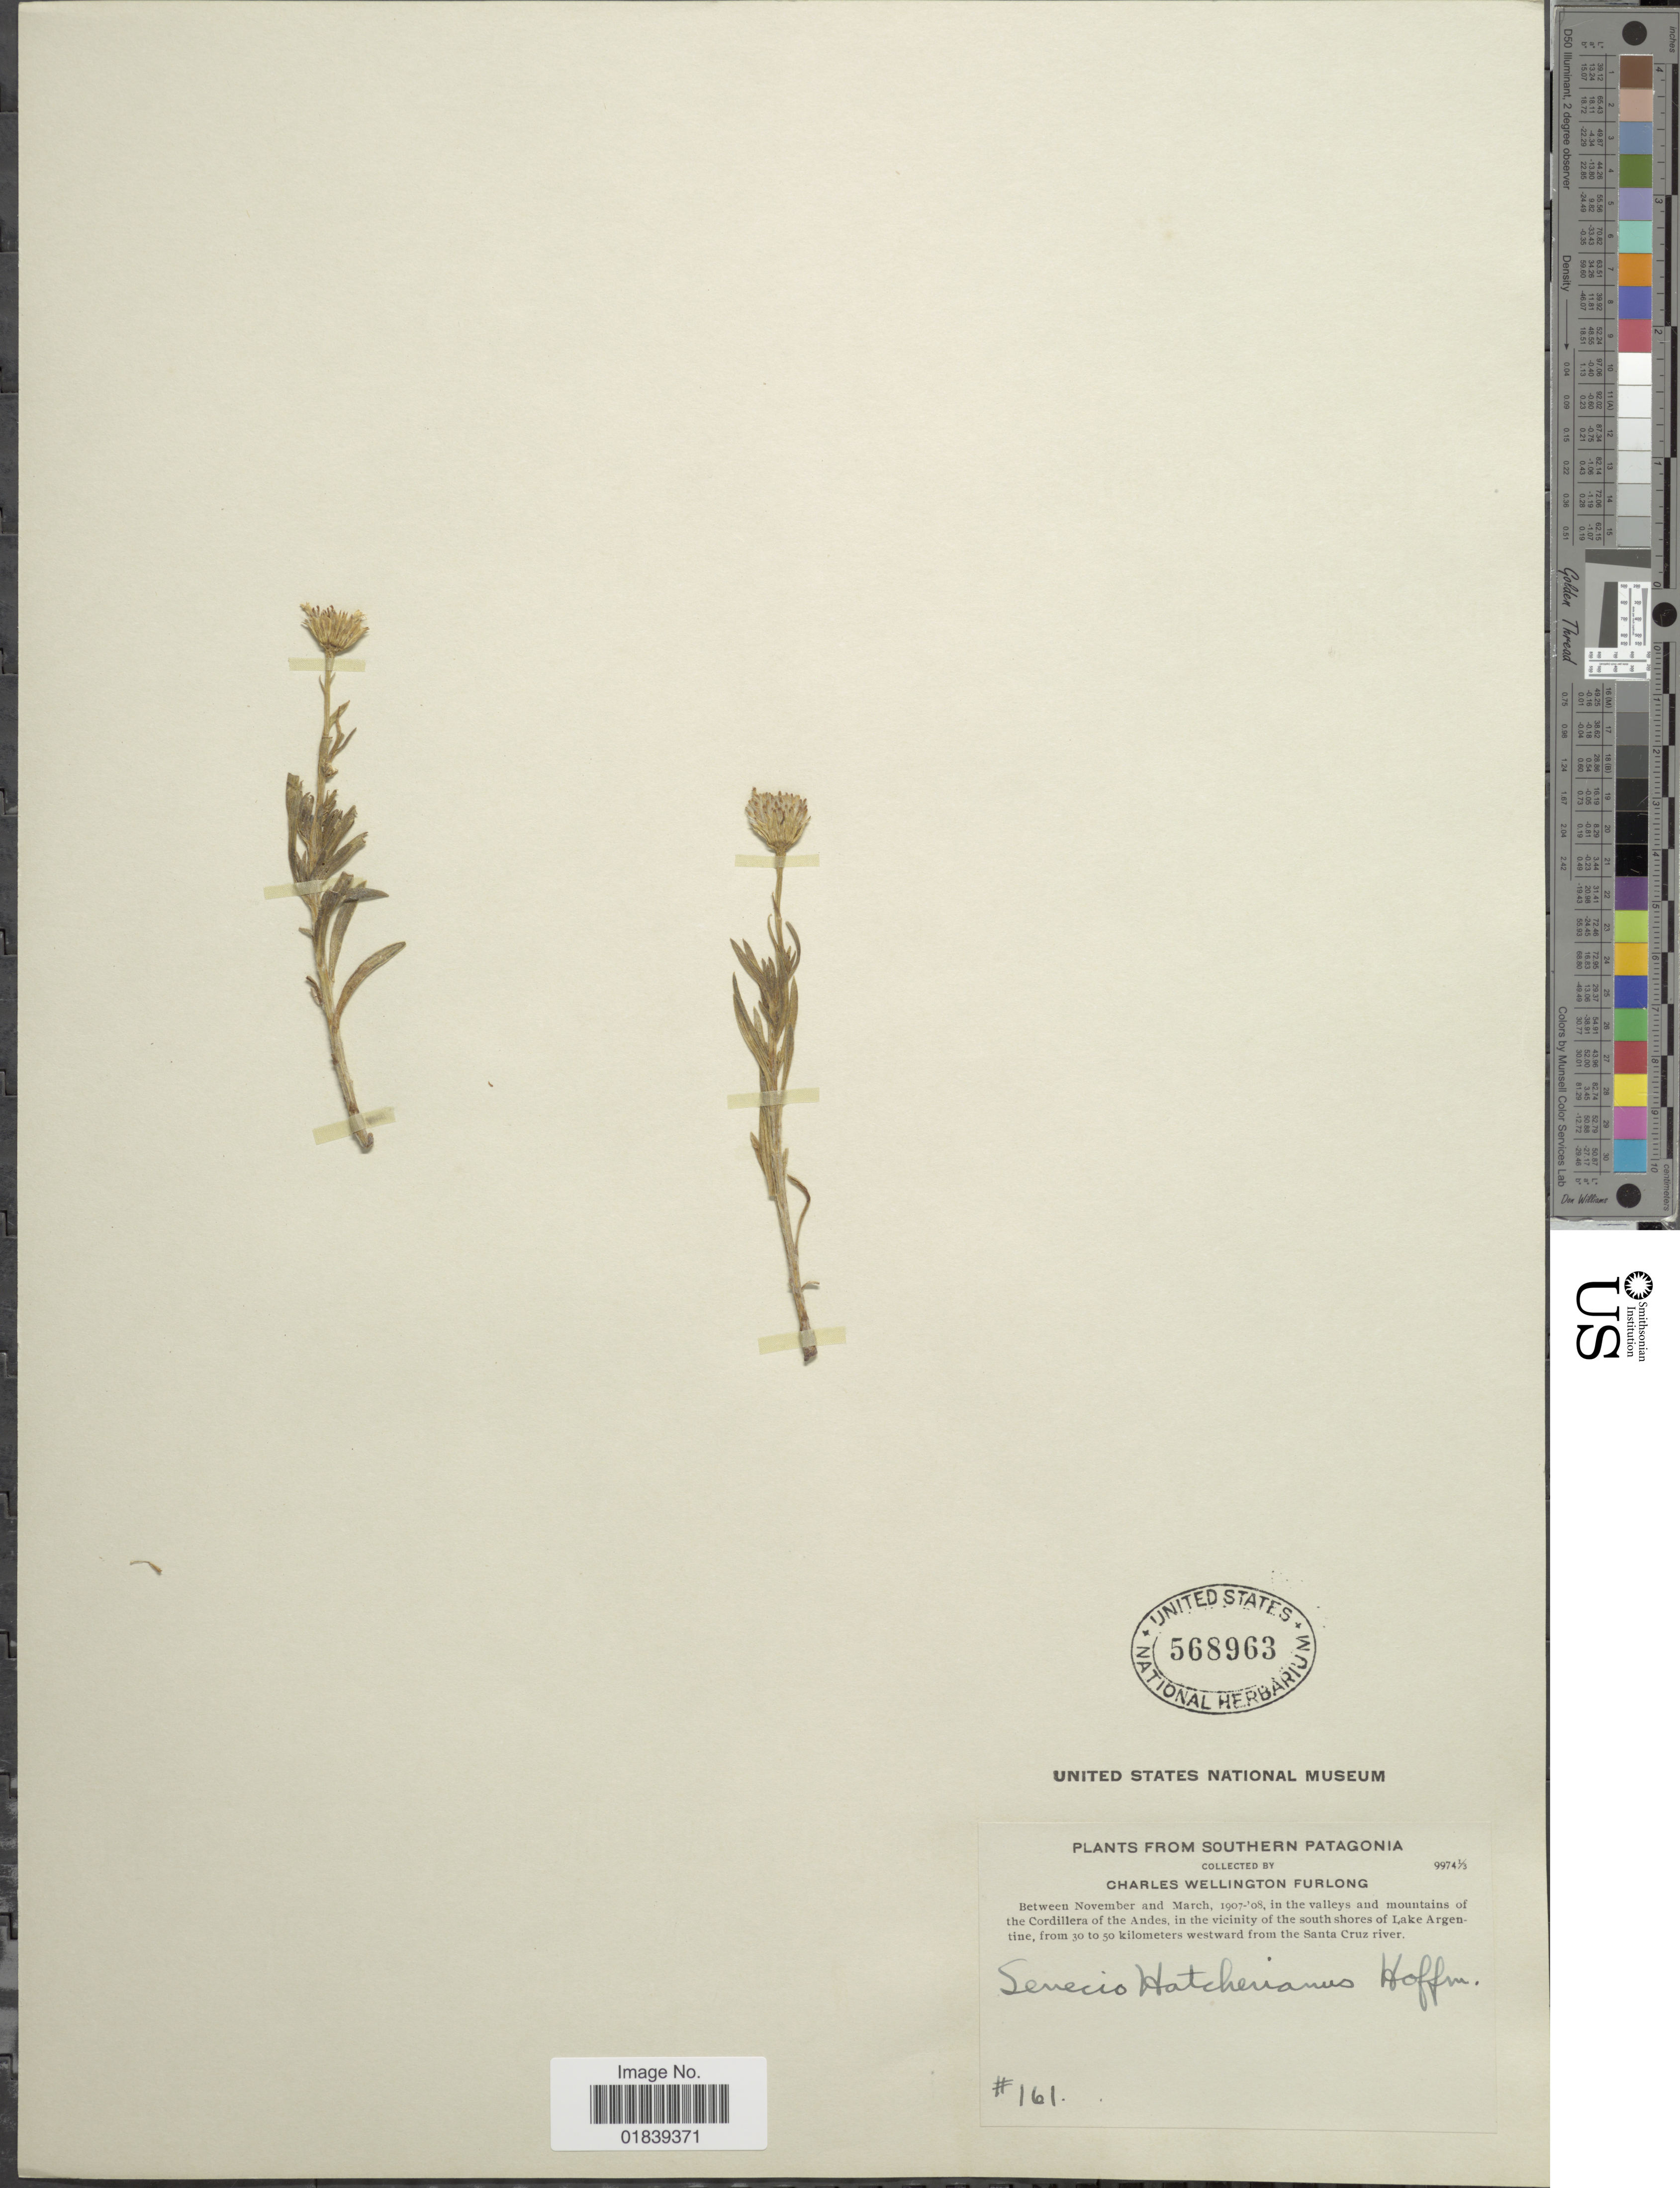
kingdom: Plantae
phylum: Tracheophyta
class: Magnoliopsida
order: Asterales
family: Asteraceae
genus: Senecio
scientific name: Senecio hatcherianus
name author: O. Hoffm.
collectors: C. Furlong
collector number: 161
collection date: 1907-11/1908-03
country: Argentina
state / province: Santa Cruz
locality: Southern Patagonia, Cordillera of the Andes, in the vicinity of the south shores of Lake Argentine, from 30 to 50 kilometers westward from the Santa Cruz River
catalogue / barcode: US 568963